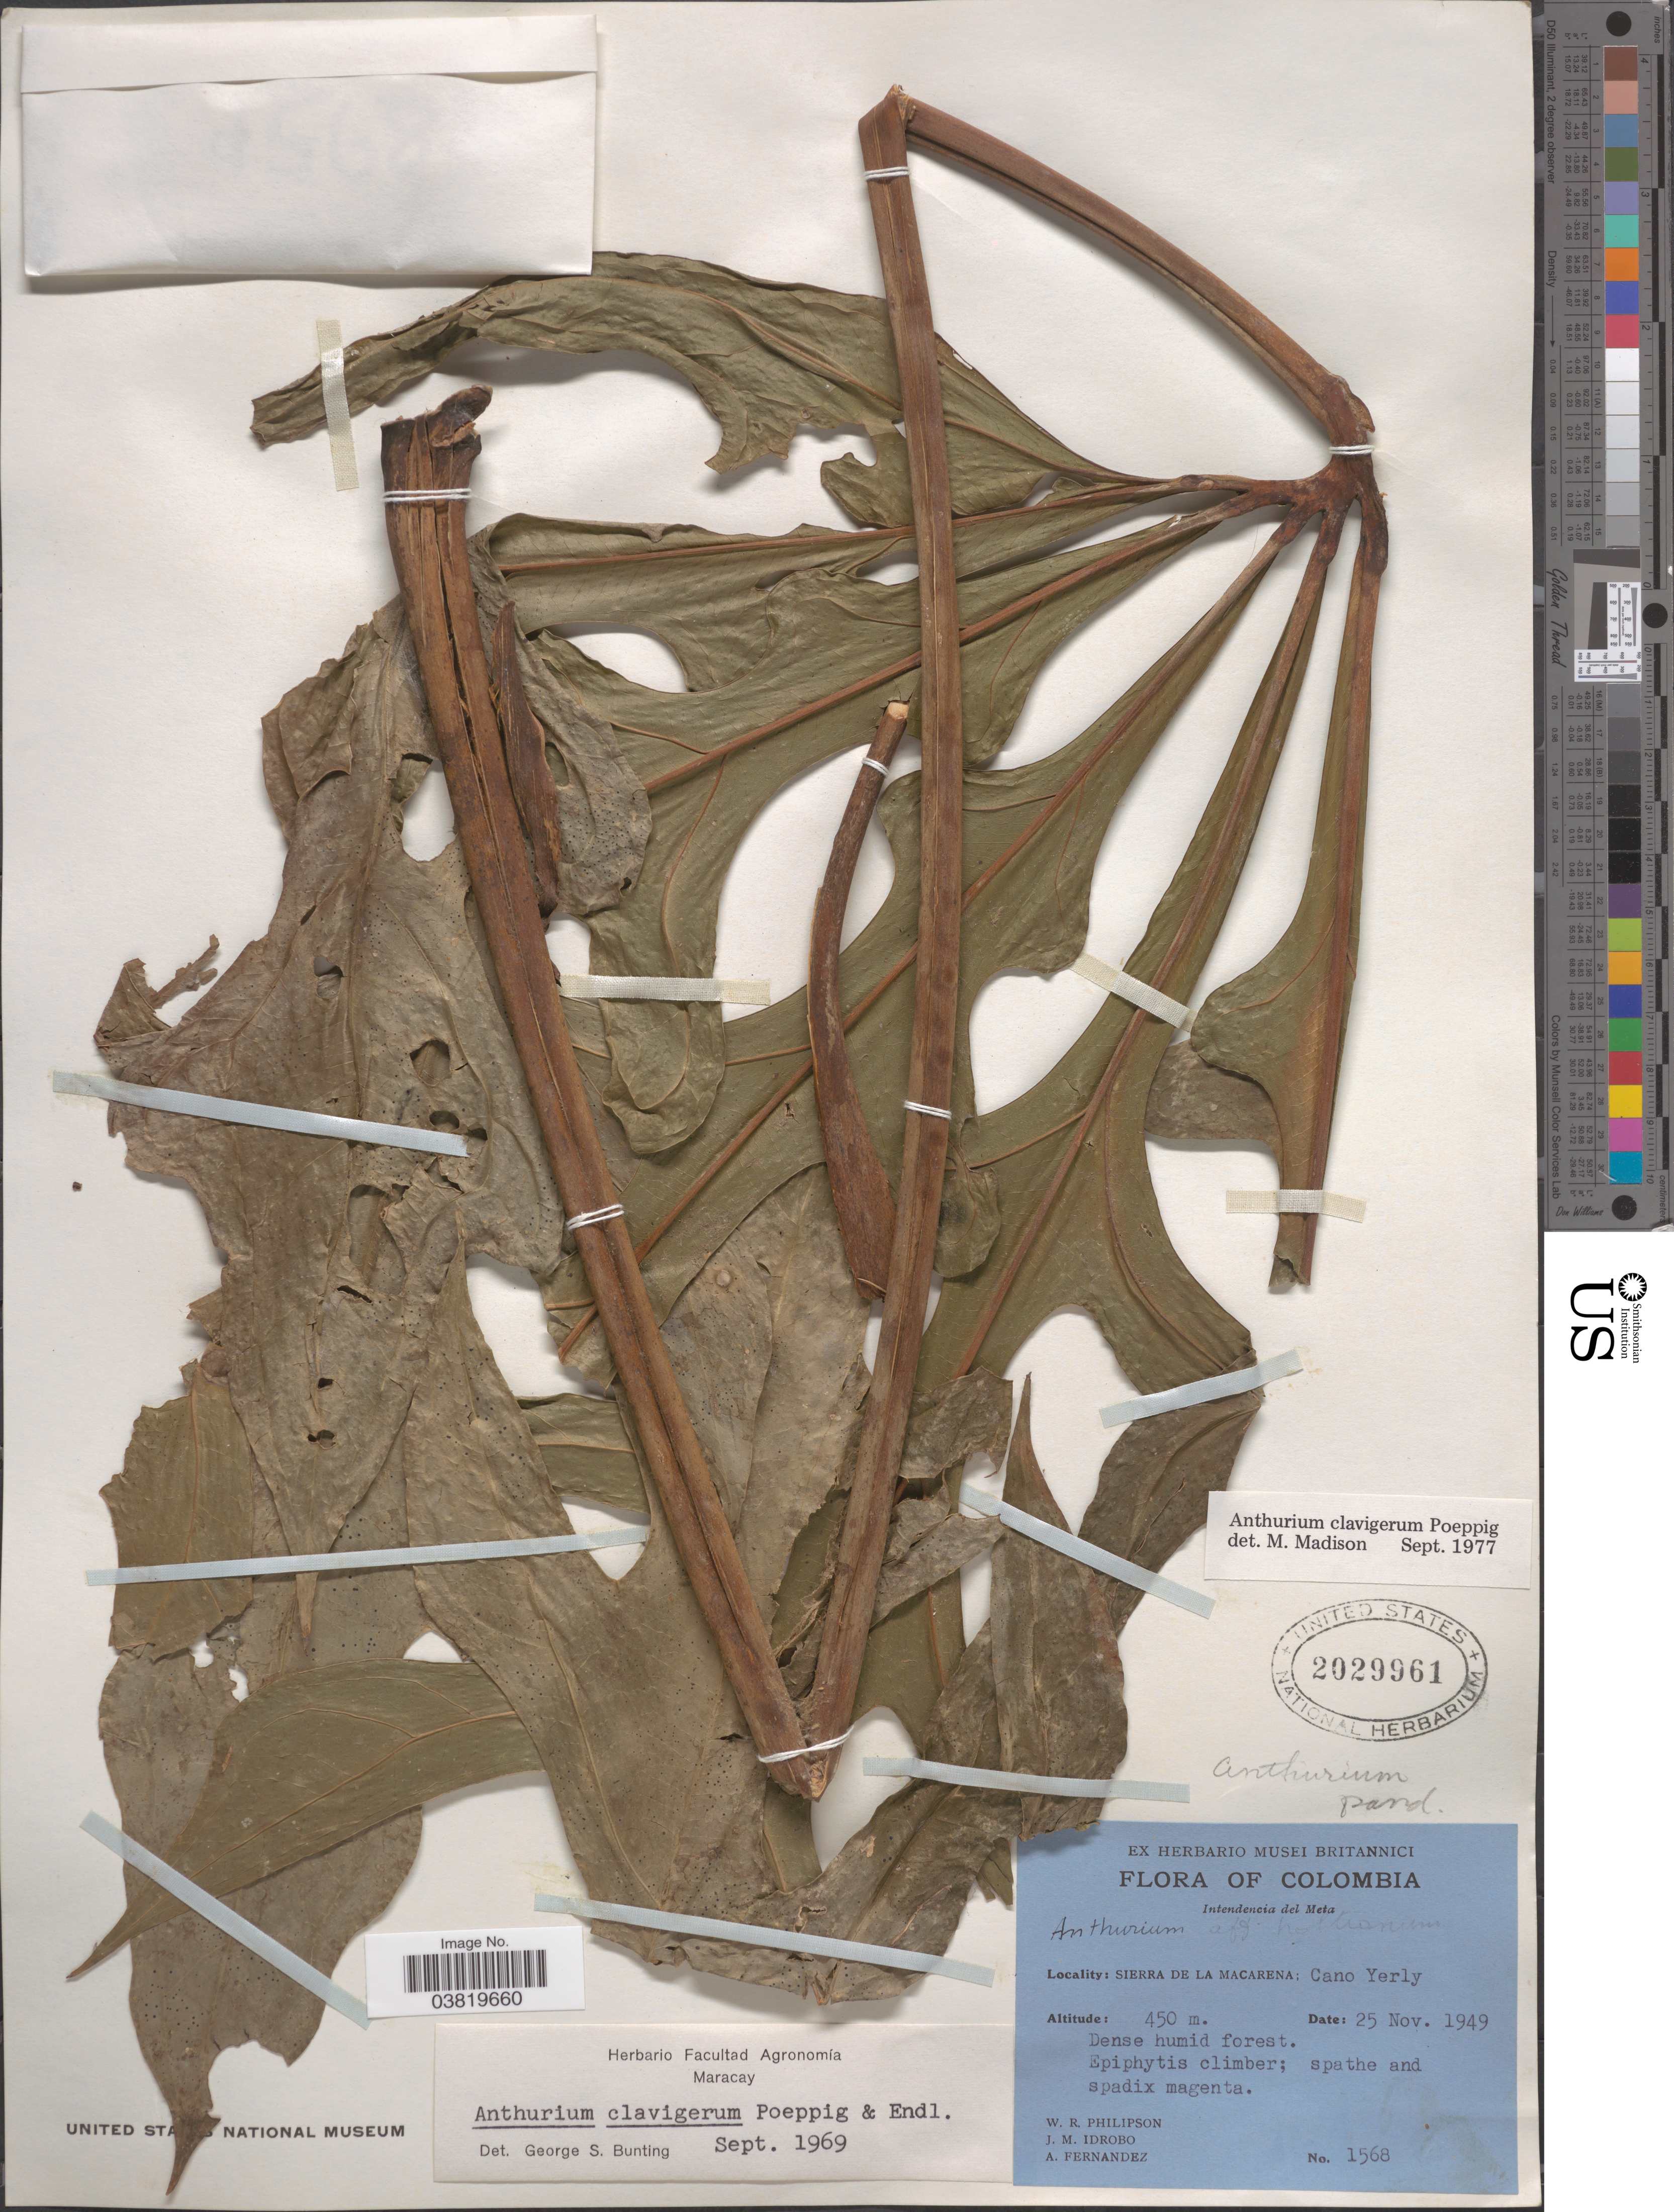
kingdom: Plantae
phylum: Tracheophyta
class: Liliopsida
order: Alismatales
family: Araceae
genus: Anthurium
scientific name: Anthurium clavigerum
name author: Poepp. & Endl.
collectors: W. R. Philipson, J. M. Idrobo & A. Fernandez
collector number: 1568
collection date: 1949-11-25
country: Colombia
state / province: Meta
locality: Intendencia del Meta. Sierra de La Macarena; Cano Yerly.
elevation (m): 450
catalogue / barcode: US 2029961